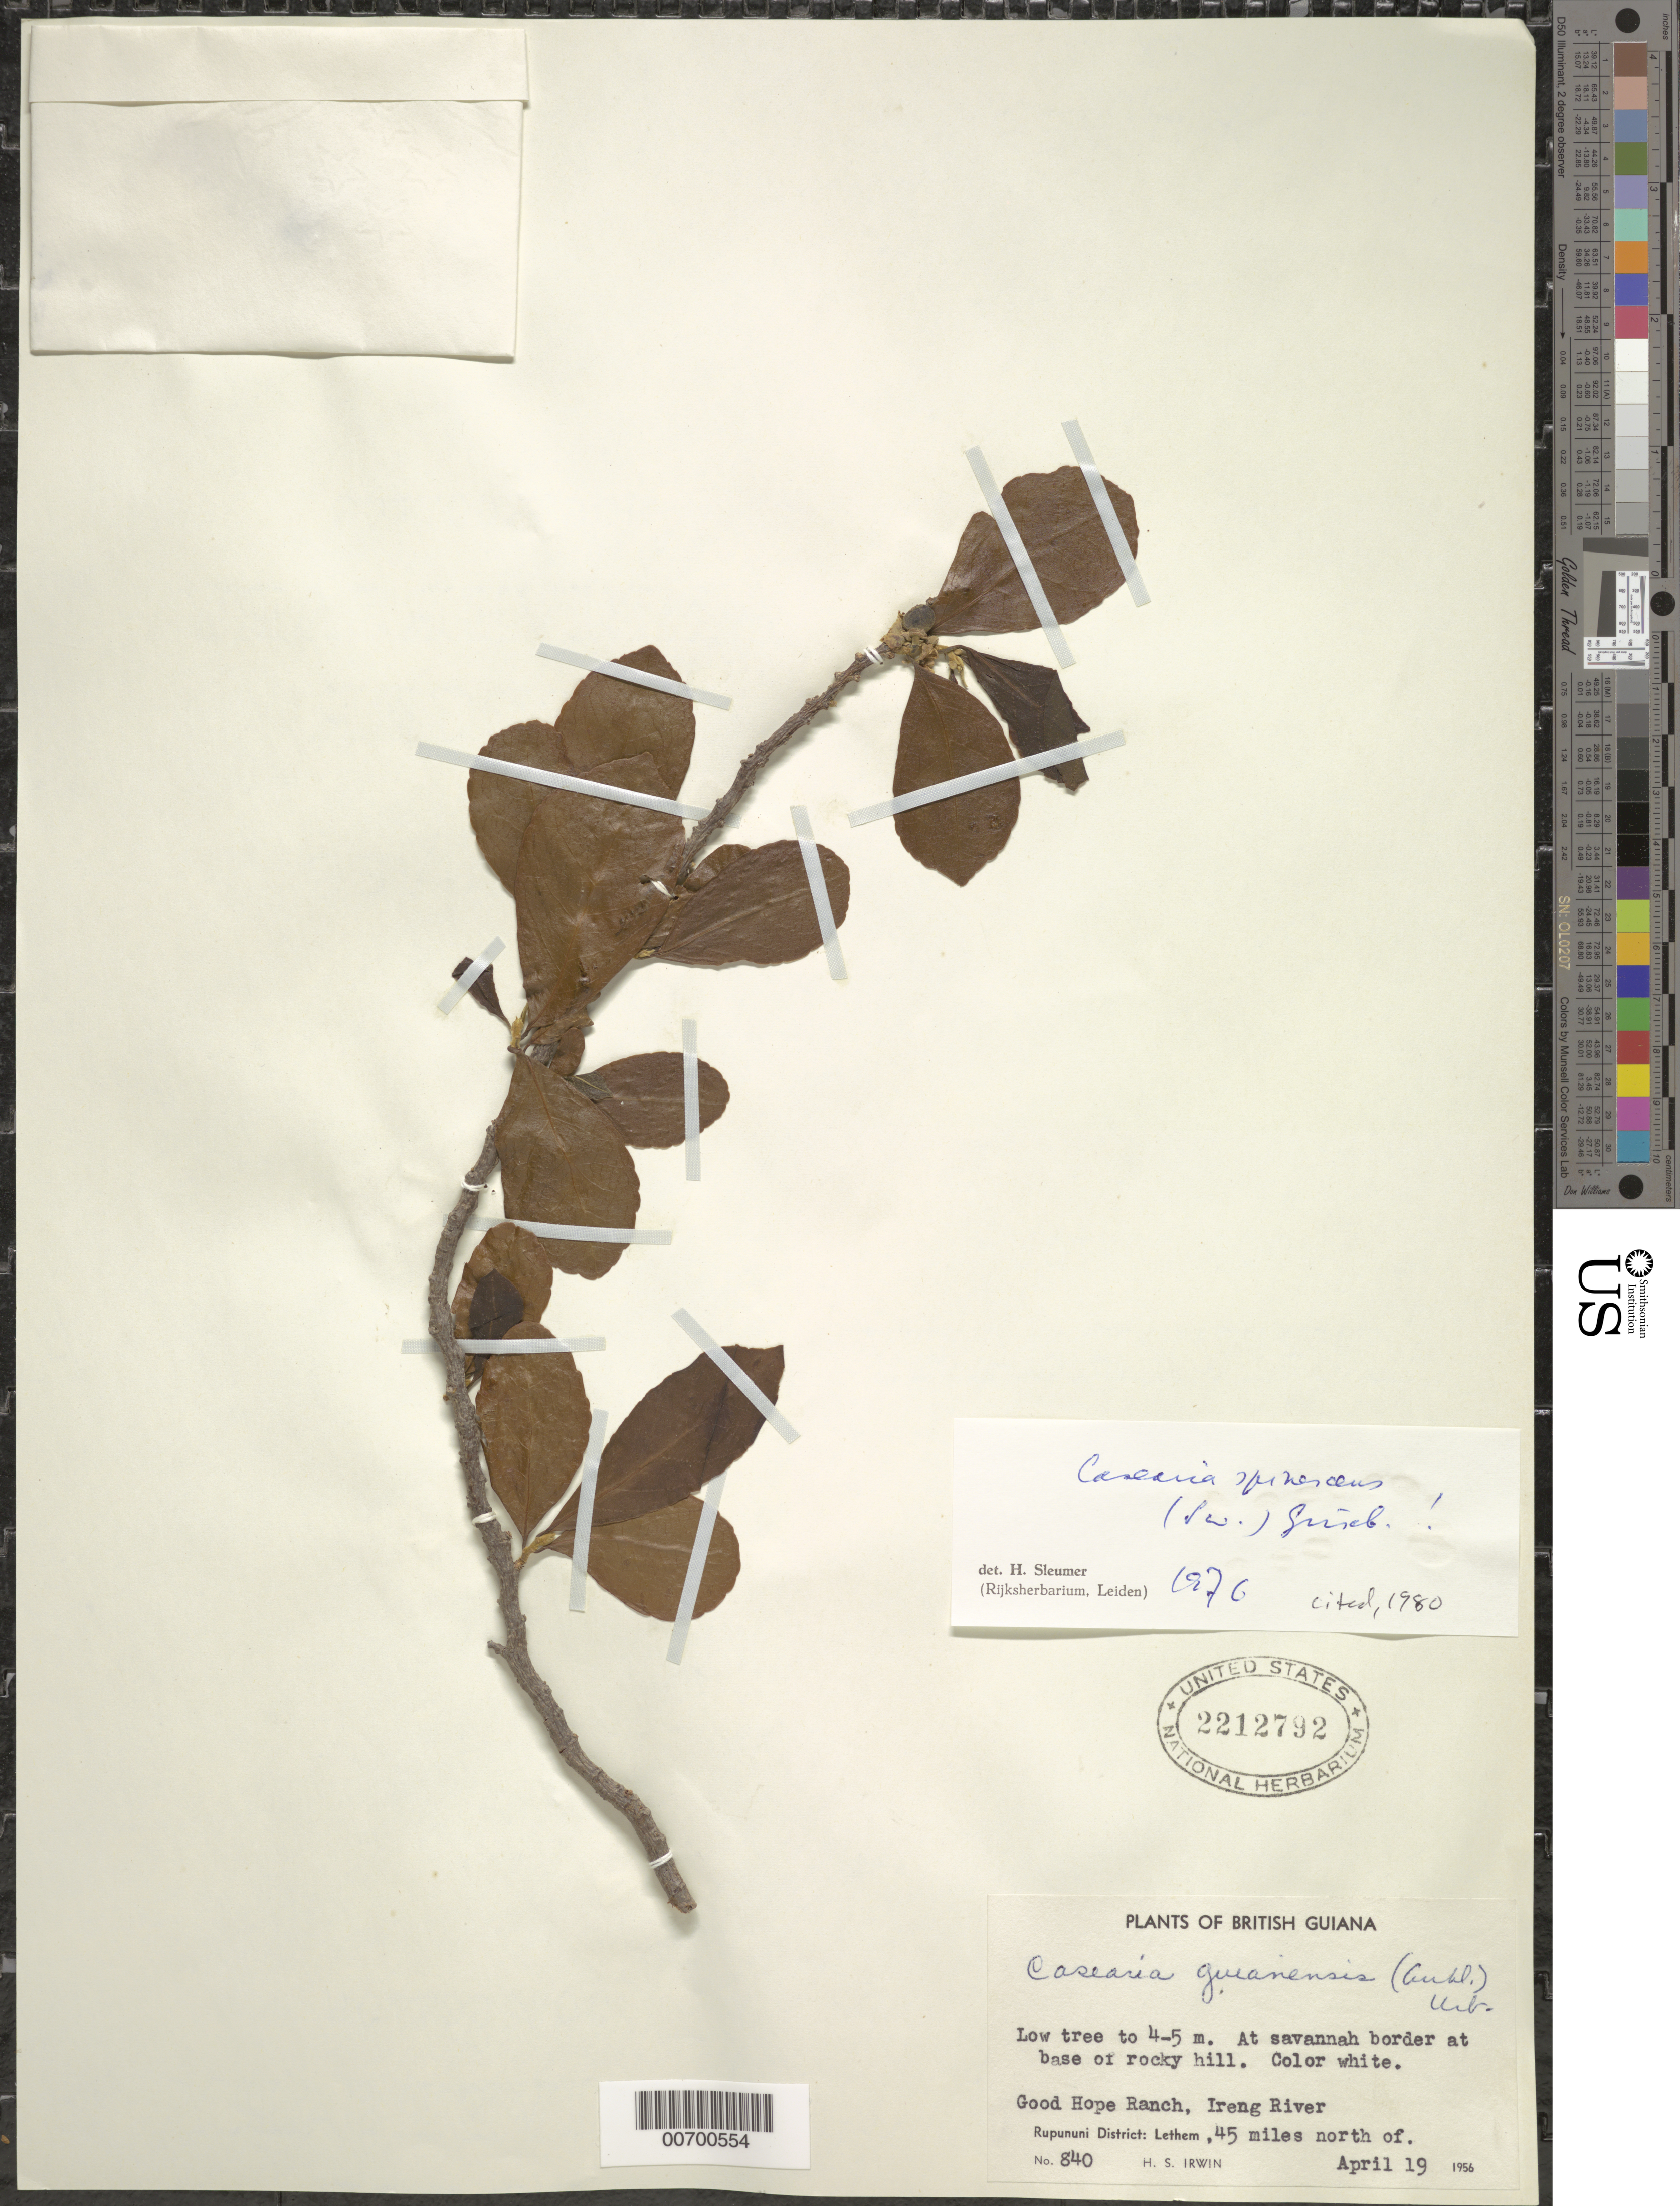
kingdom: Plantae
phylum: Tracheophyta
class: Magnoliopsida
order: Malpighiales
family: Salicaceae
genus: Casearia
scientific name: Casearia spinescens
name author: (Sw.) Griseb.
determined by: Sleumer, H. O.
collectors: H. Irwin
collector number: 840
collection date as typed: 19-Apr-56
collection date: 1956-04-19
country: Guyana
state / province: U. Takutu-U. Essequibo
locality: Good Hope Ranch, 45 mi. N of Lethem, east bank of Takutu R.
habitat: Savanna border at base of rocky hill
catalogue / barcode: US 2212792